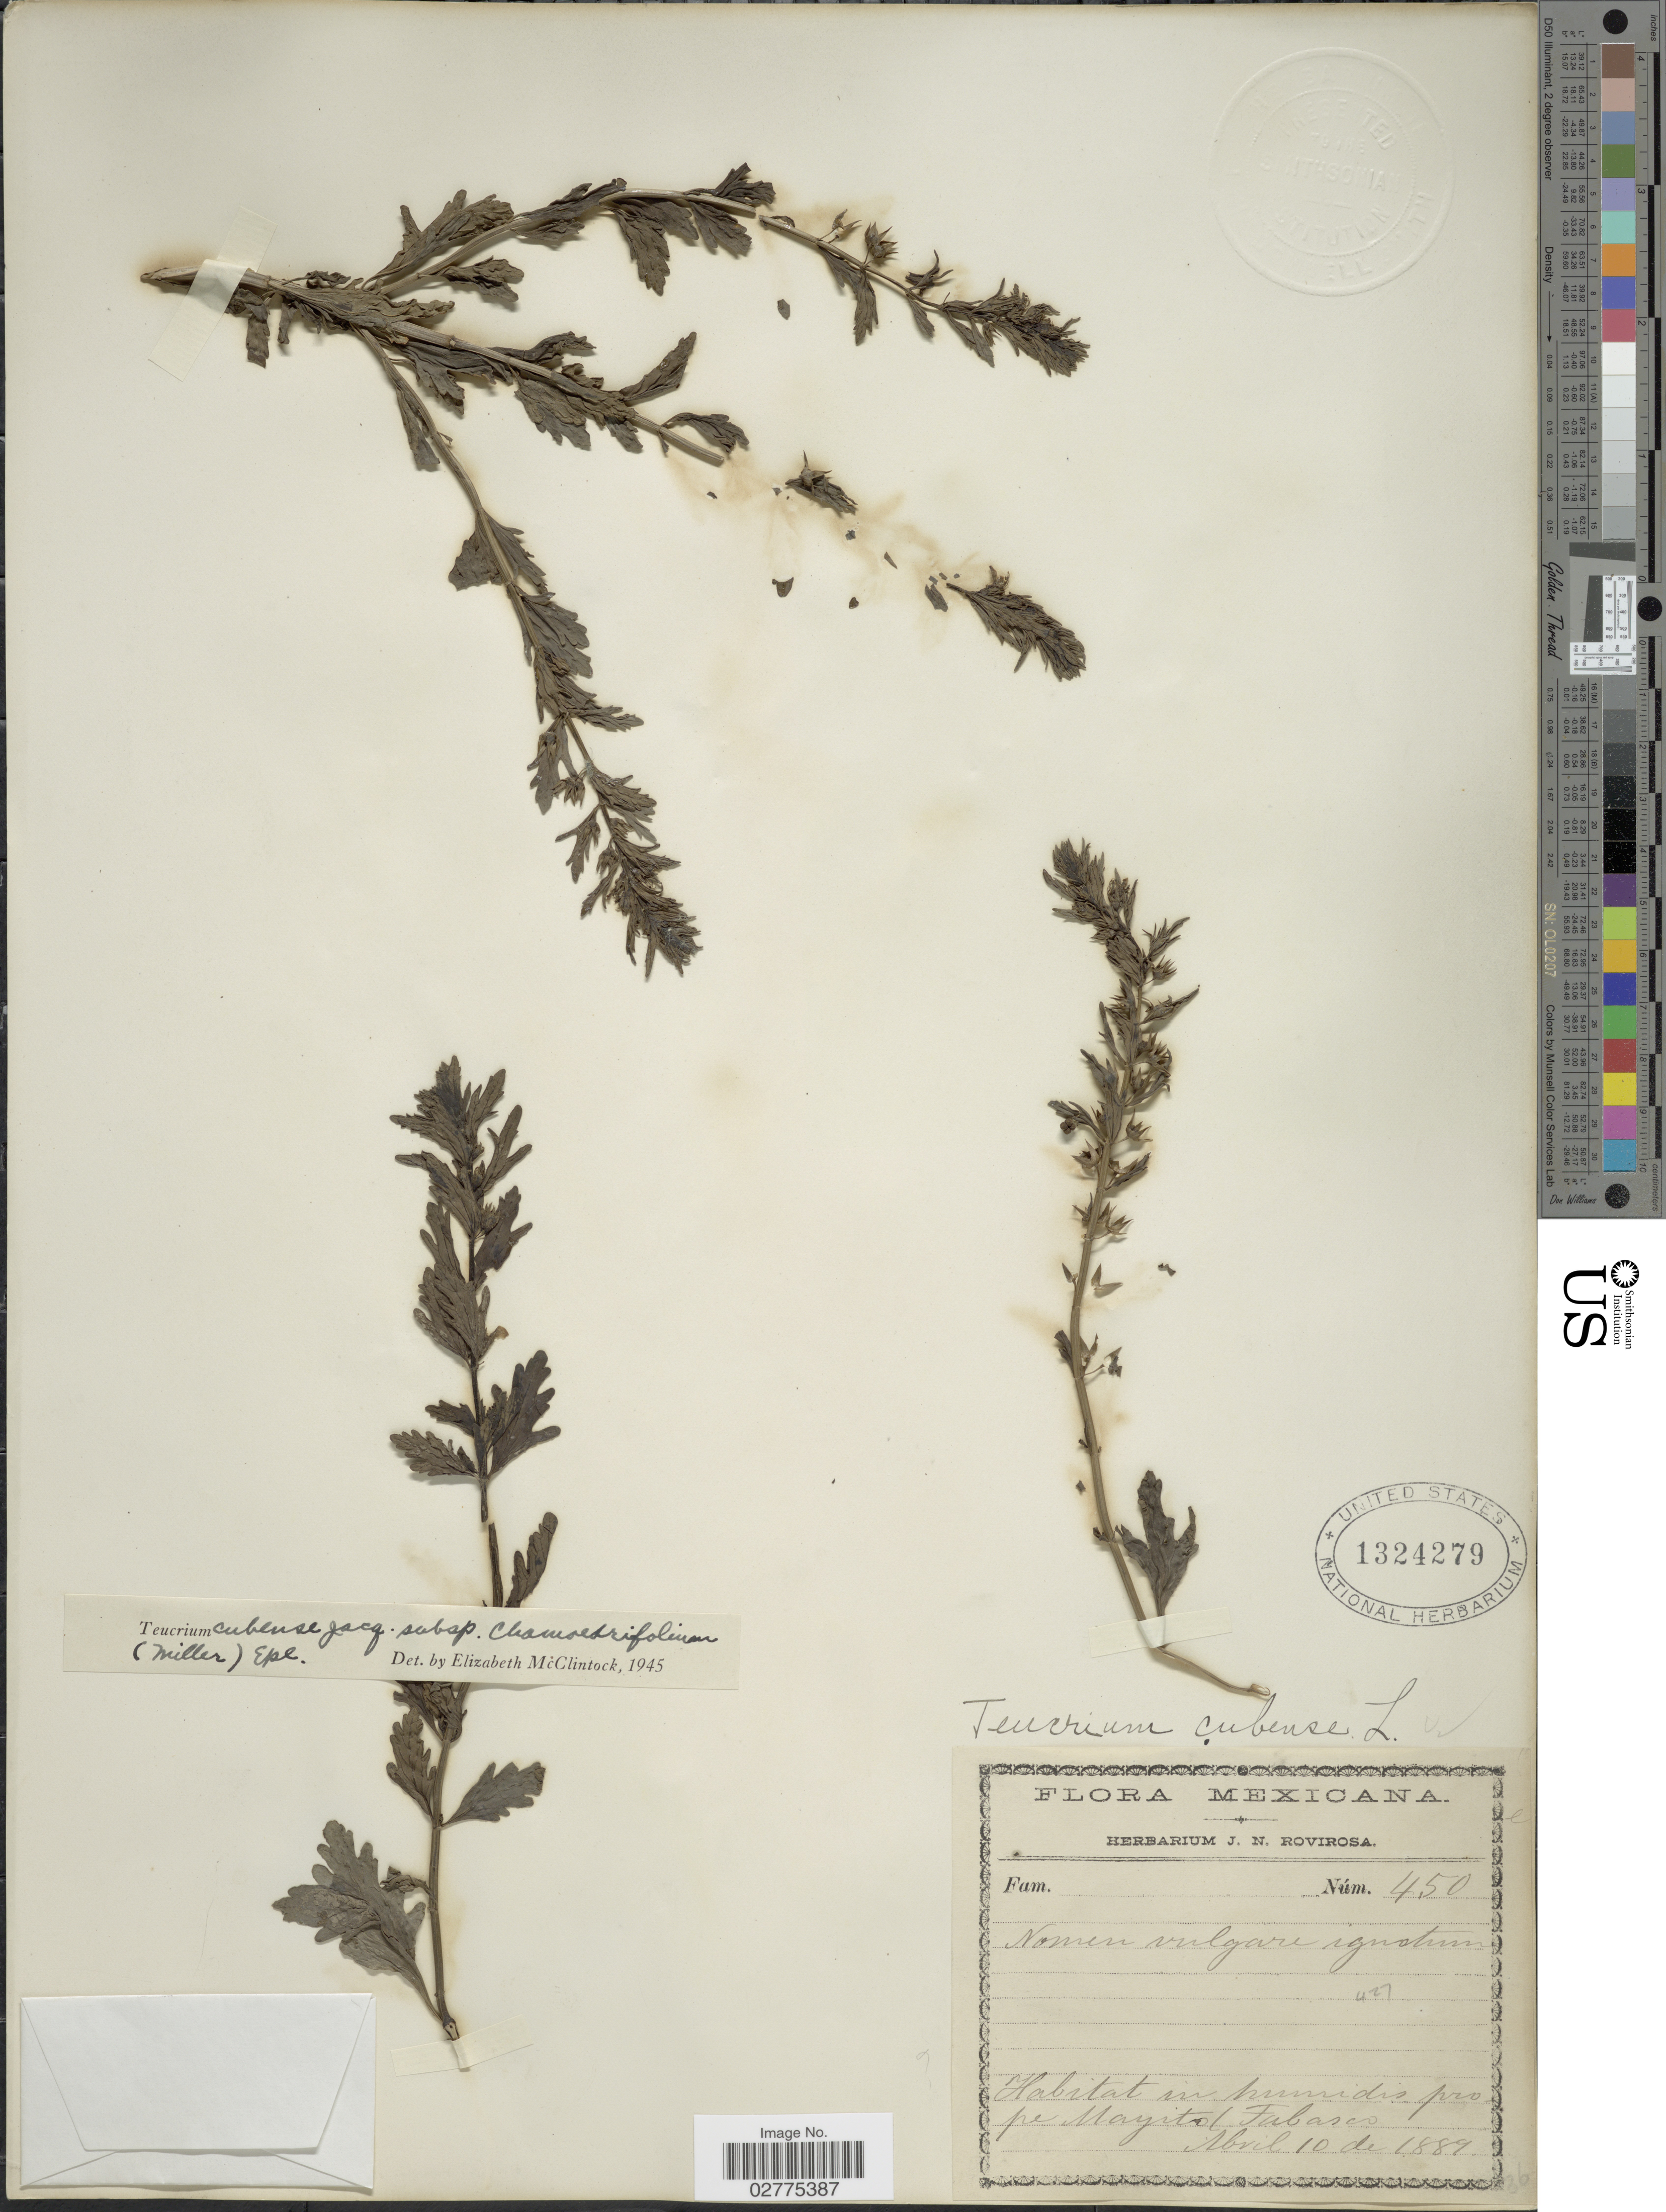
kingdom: Plantae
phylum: Tracheophyta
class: Magnoliopsida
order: Lamiales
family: Lamiaceae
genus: Teucrium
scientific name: Teucrium cubense subsp. chamaedrifolium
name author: Jacq.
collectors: ex herb. J. N. Rovirosa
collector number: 450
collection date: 1889-04-10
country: Mexico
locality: In humide prope Mayito/Fabasco.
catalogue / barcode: US 1324279